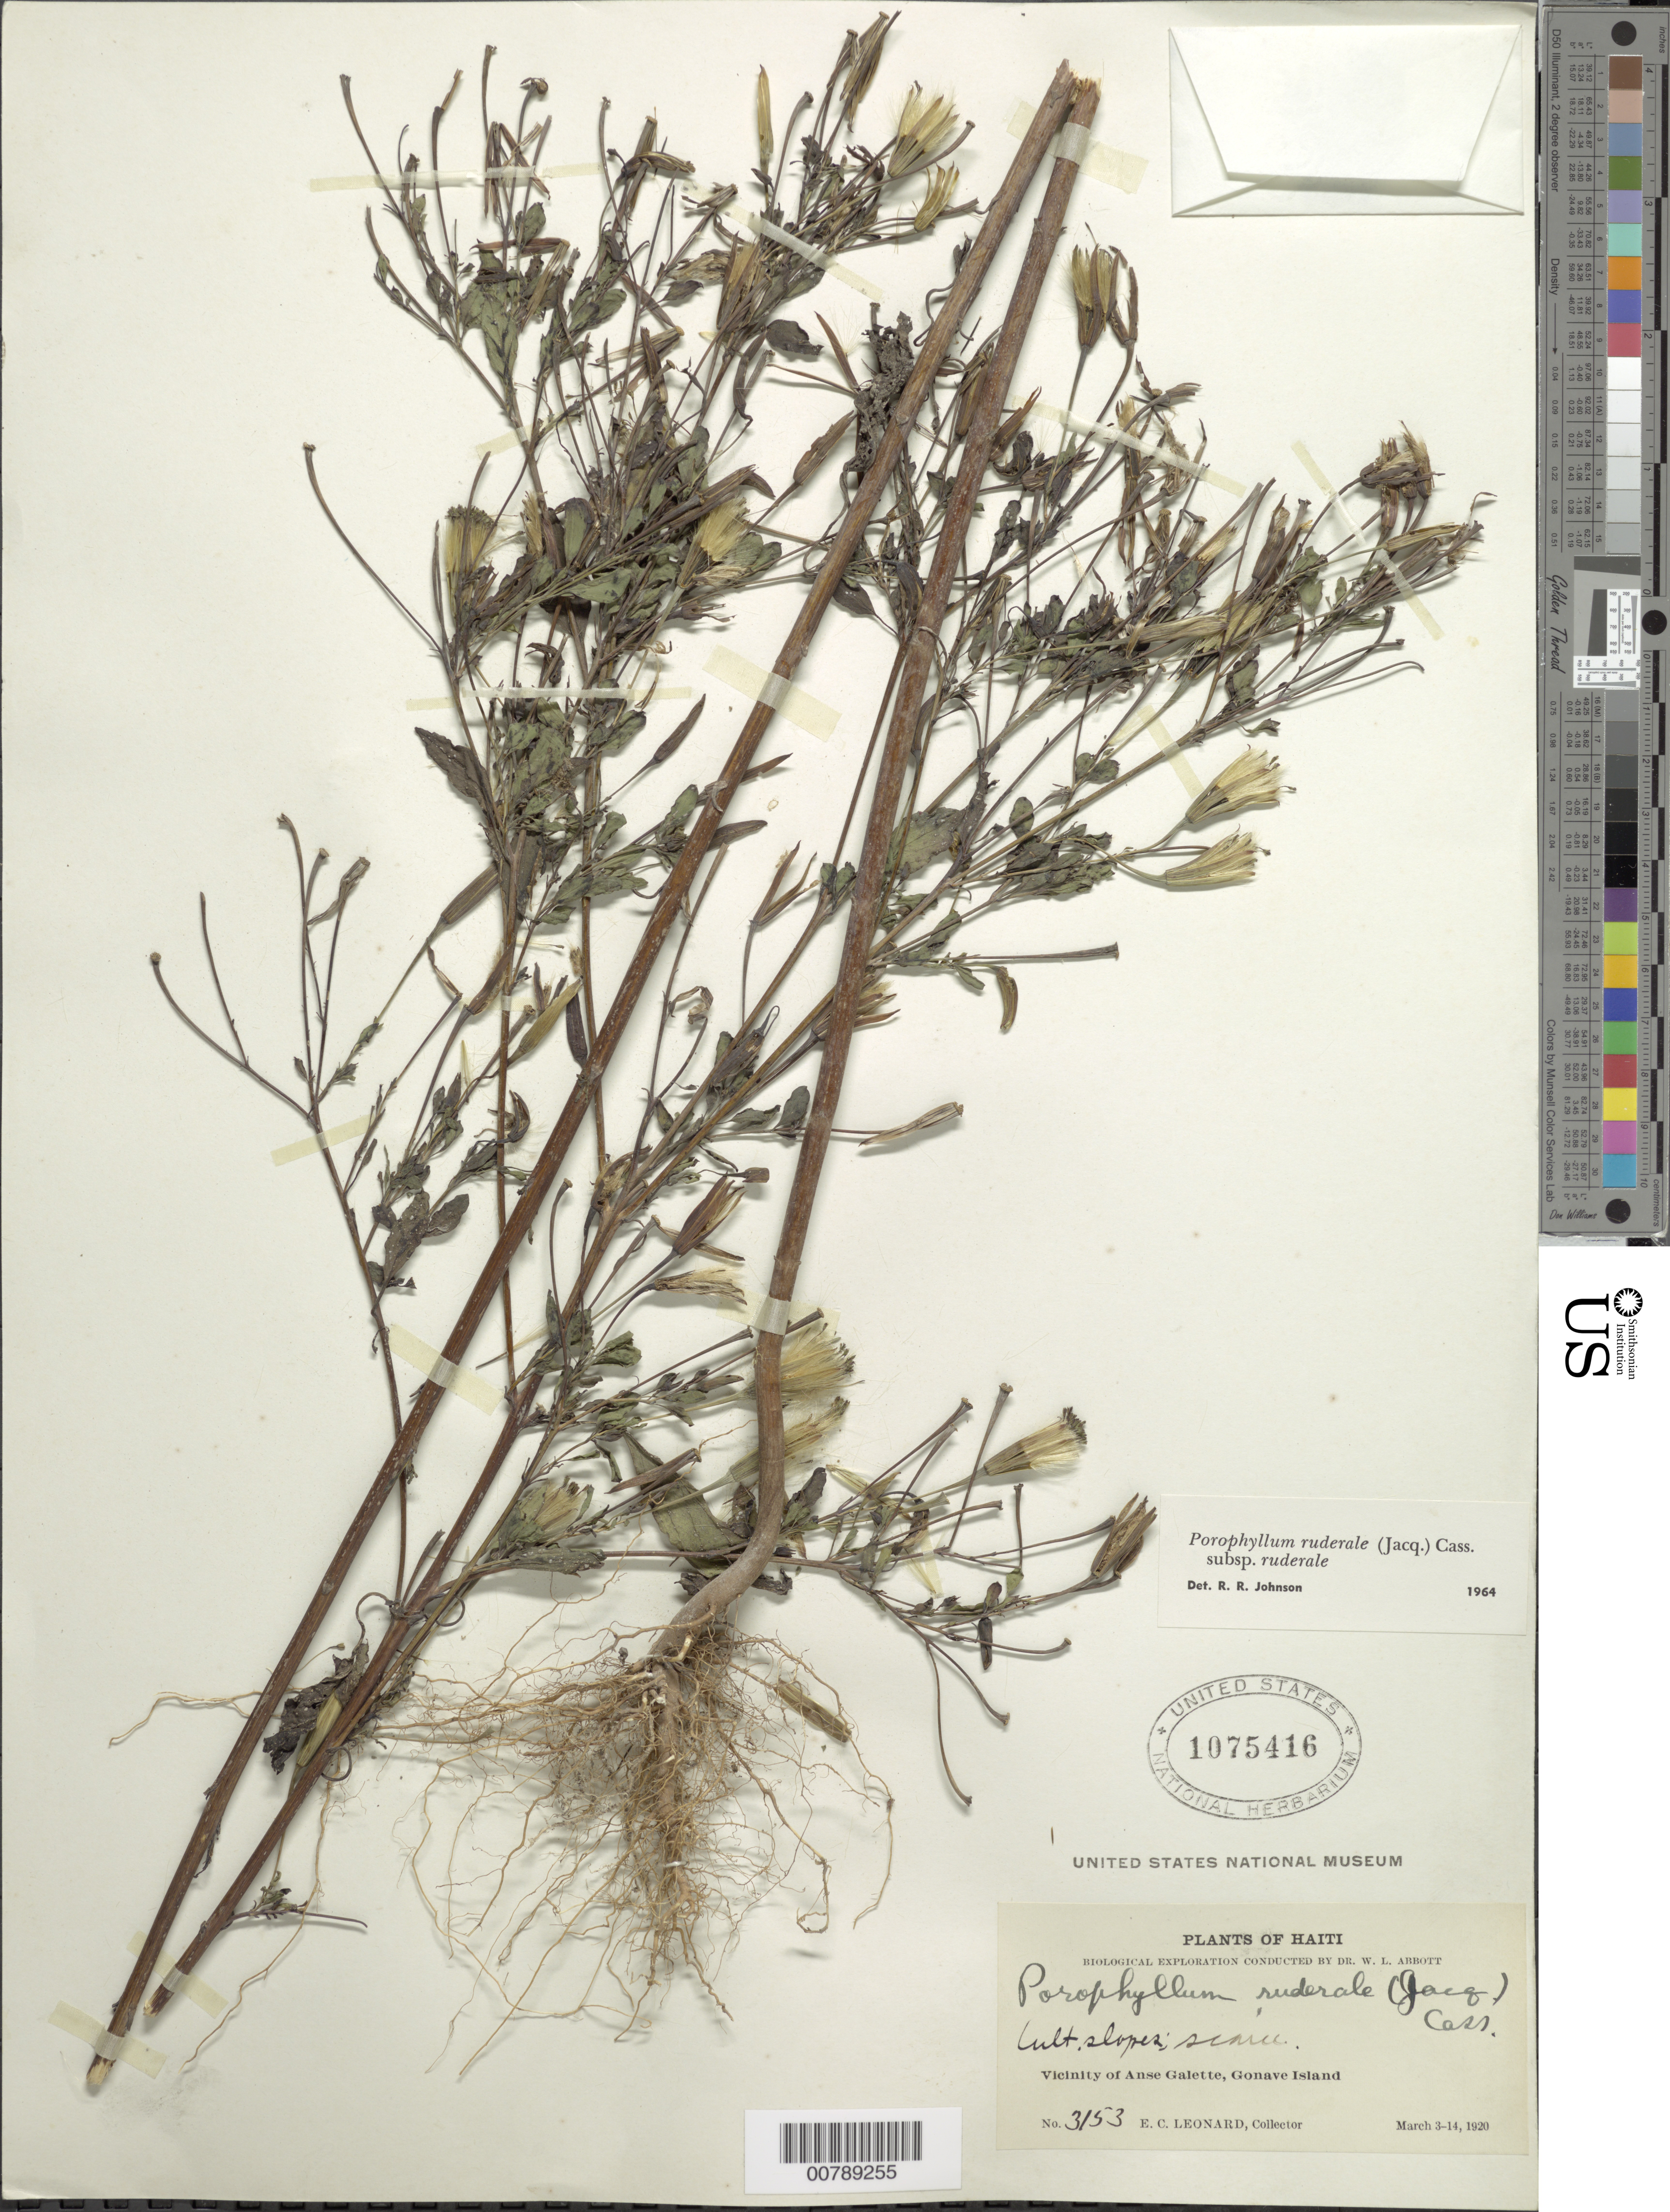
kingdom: Plantae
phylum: Tracheophyta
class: Magnoliopsida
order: Asterales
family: Asteraceae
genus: Porophyllum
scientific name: Porophyllum ruderale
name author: (Jacq.) Cass.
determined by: Johnson, R. R.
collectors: E. C. Leonard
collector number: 3153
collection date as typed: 03 Mar 1920 to 14 Mar 1920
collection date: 1920-03-03/1920-03-14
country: Haiti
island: Hispaniola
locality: Vicinity of Anse Galette, Gonave Island, cultivated slopes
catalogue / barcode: US 1075416